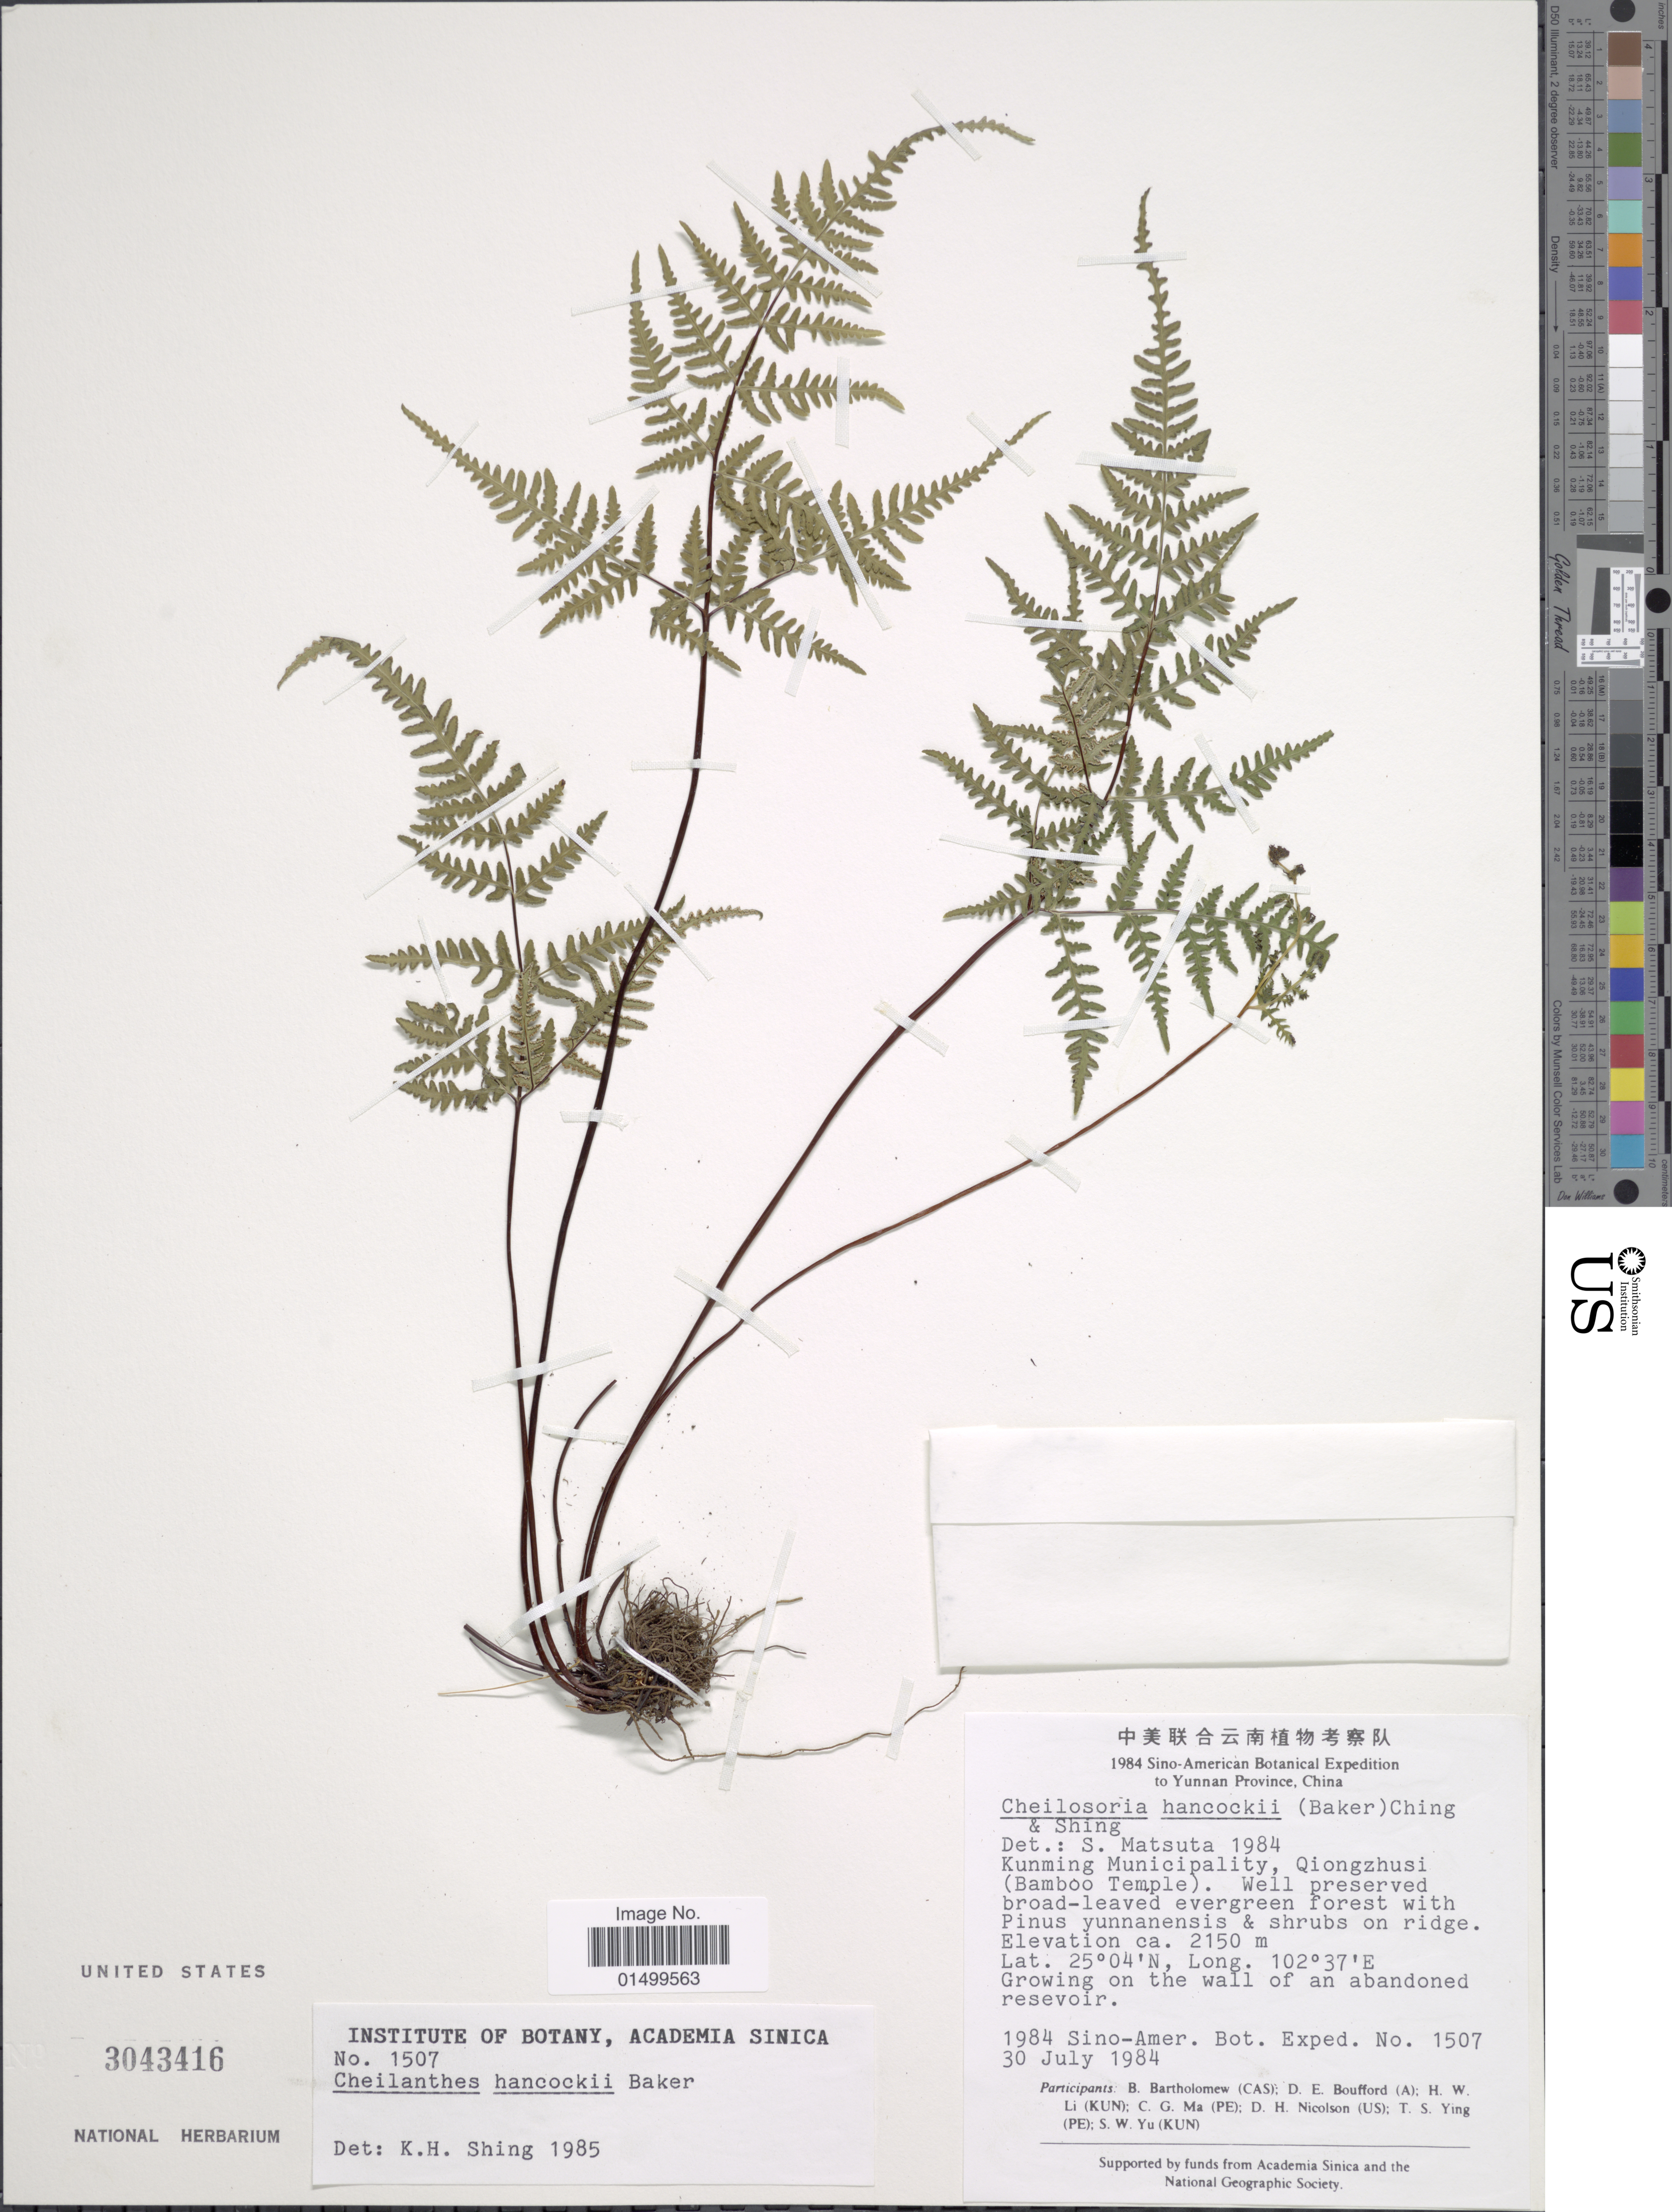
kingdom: Plantae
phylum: Tracheophyta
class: Polypodiopsida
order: Polypodiales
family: Pteridaceae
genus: Cheilanthes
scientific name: Cheilanthes hancockii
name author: Baker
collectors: Sino-Amer. Bot. Exped. 1984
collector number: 1507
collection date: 1984-07-30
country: China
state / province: Yunnan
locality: Kunming Municipality, Qiongzhusi (Bamboo Temple)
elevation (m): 2150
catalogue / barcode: US 3043416